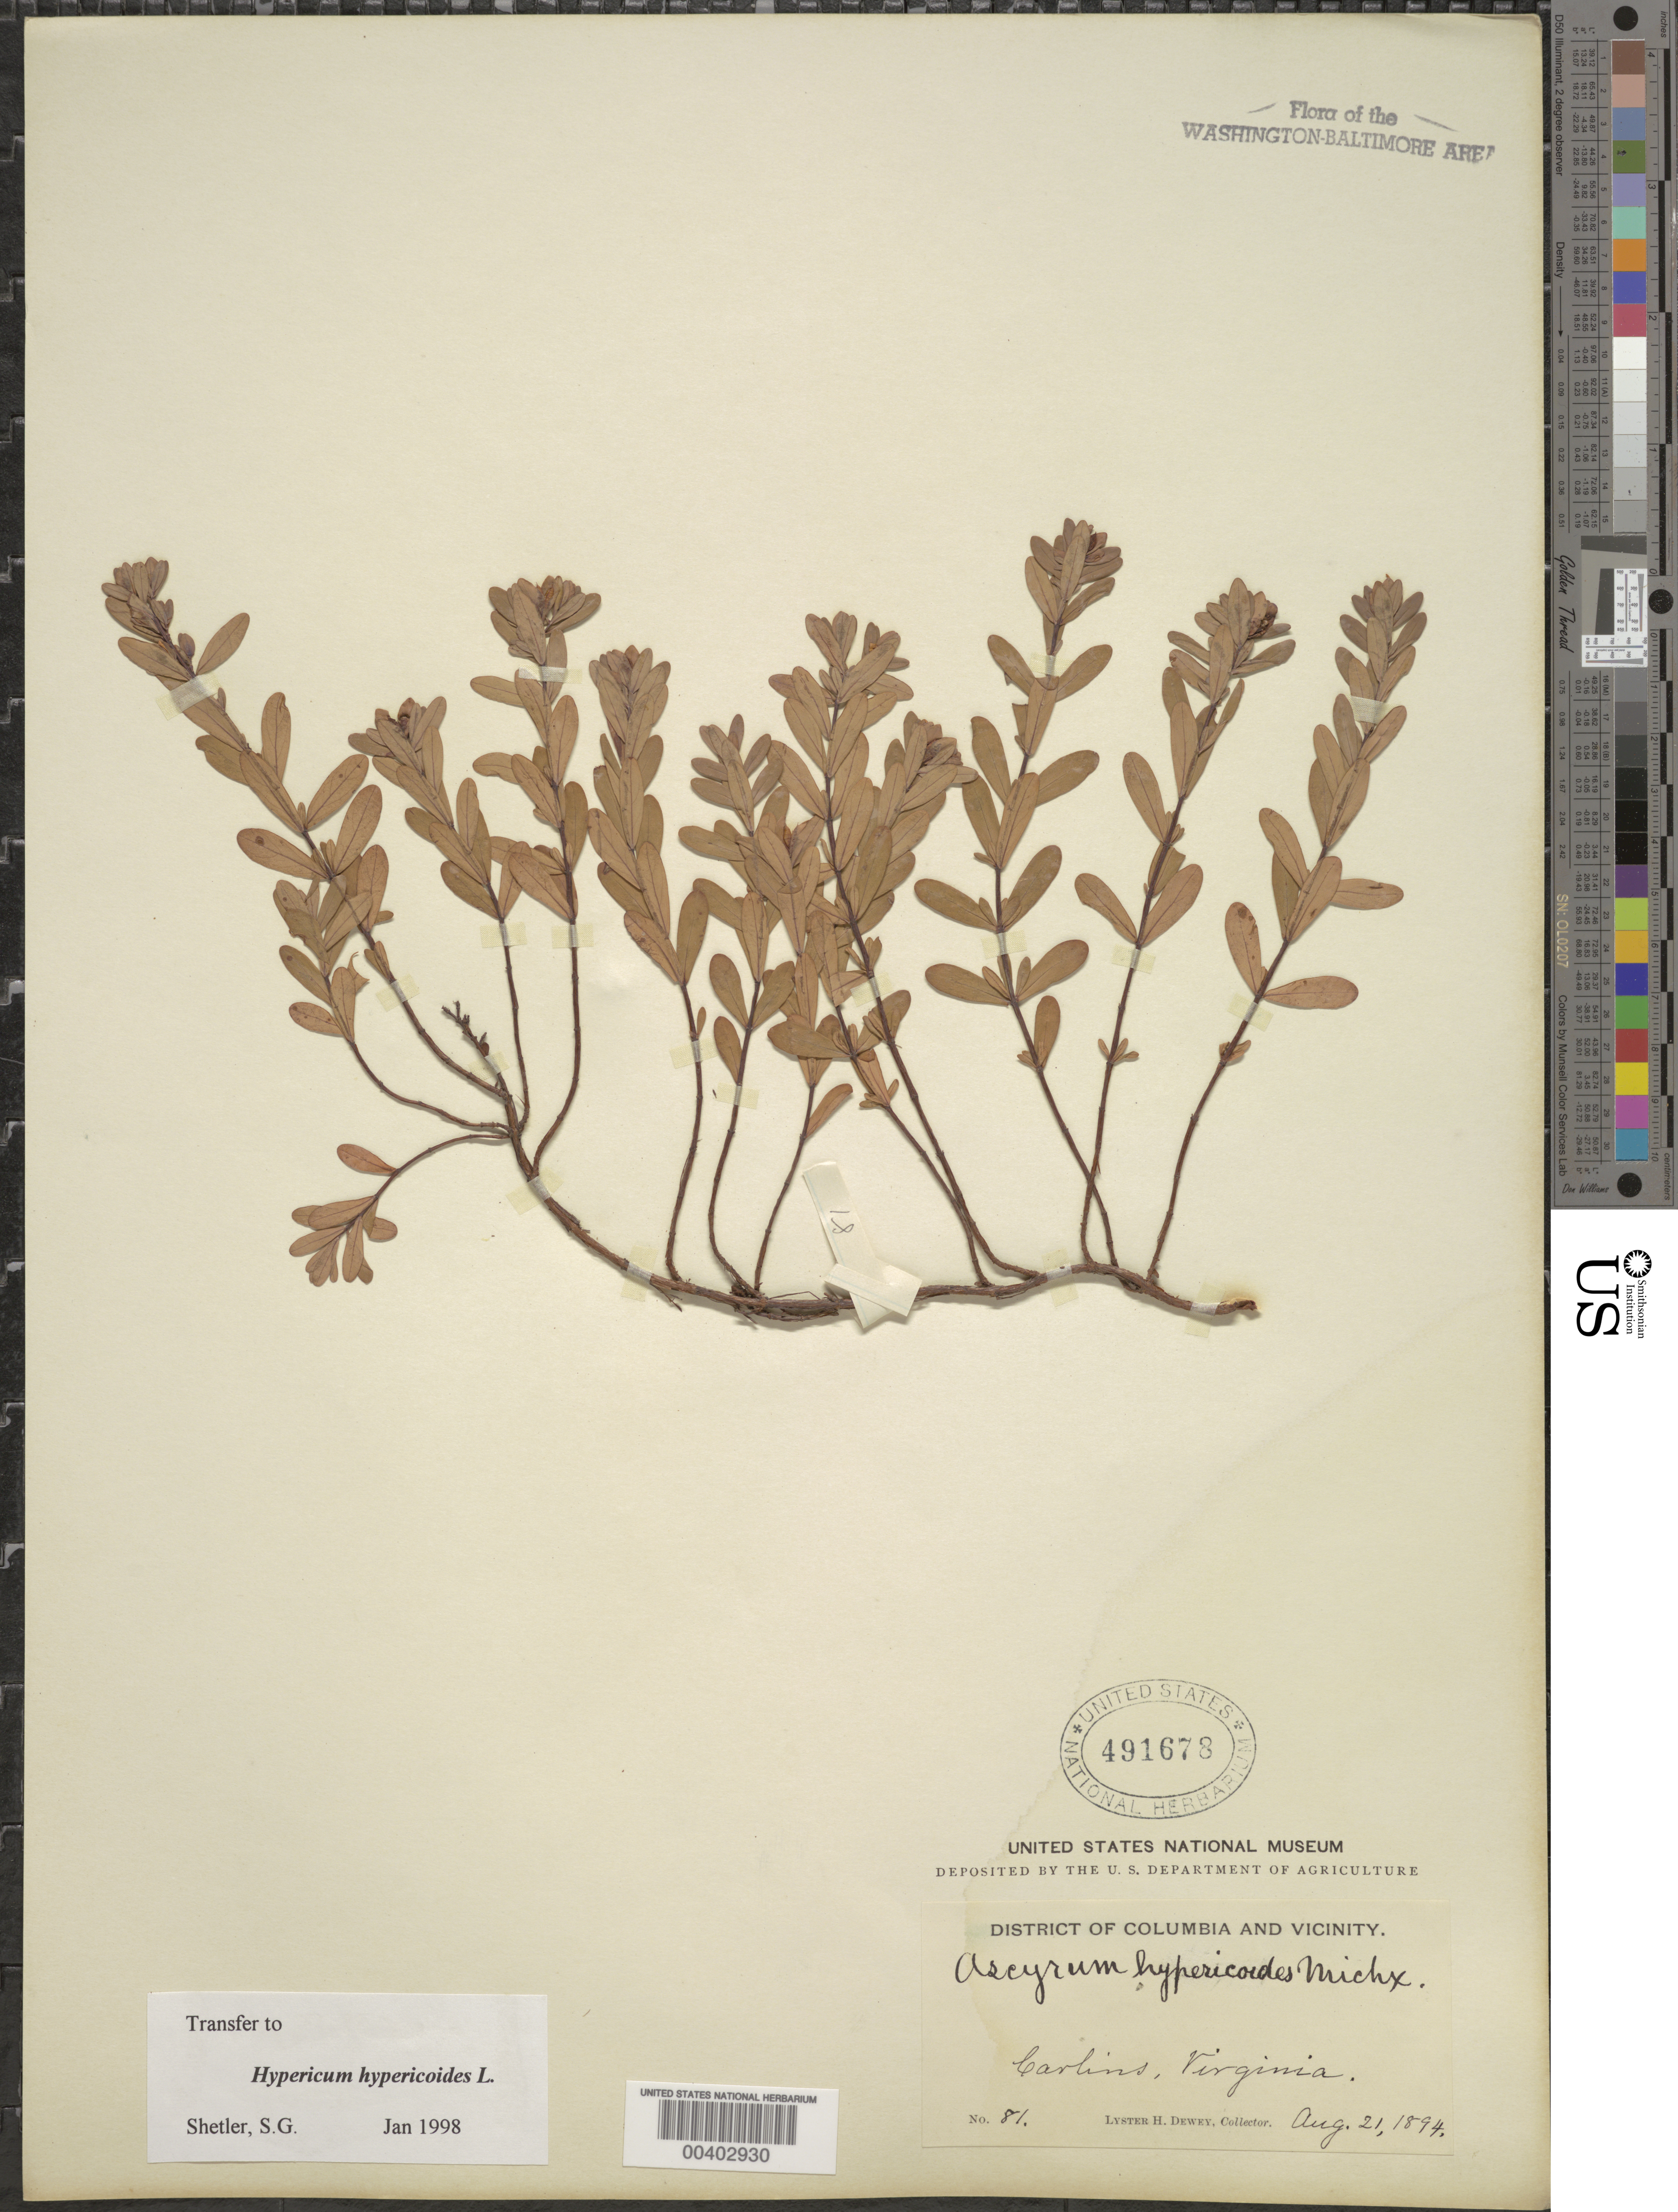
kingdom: Plantae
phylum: Tracheophyta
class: Magnoliopsida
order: Malpighiales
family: Hypericaceae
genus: Hypericum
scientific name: Hypericum stragulum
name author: W.P. Adams & N. Robson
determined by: Strong, Mark T., (BOT), Smithsonian Institution - National Museum of Natural History (UNITED STATES)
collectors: L. H. Dewey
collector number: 81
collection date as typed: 21 Aug 1894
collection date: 1894-08-21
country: United States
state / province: Virginia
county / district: Fairfax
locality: Carlins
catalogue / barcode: US 491678